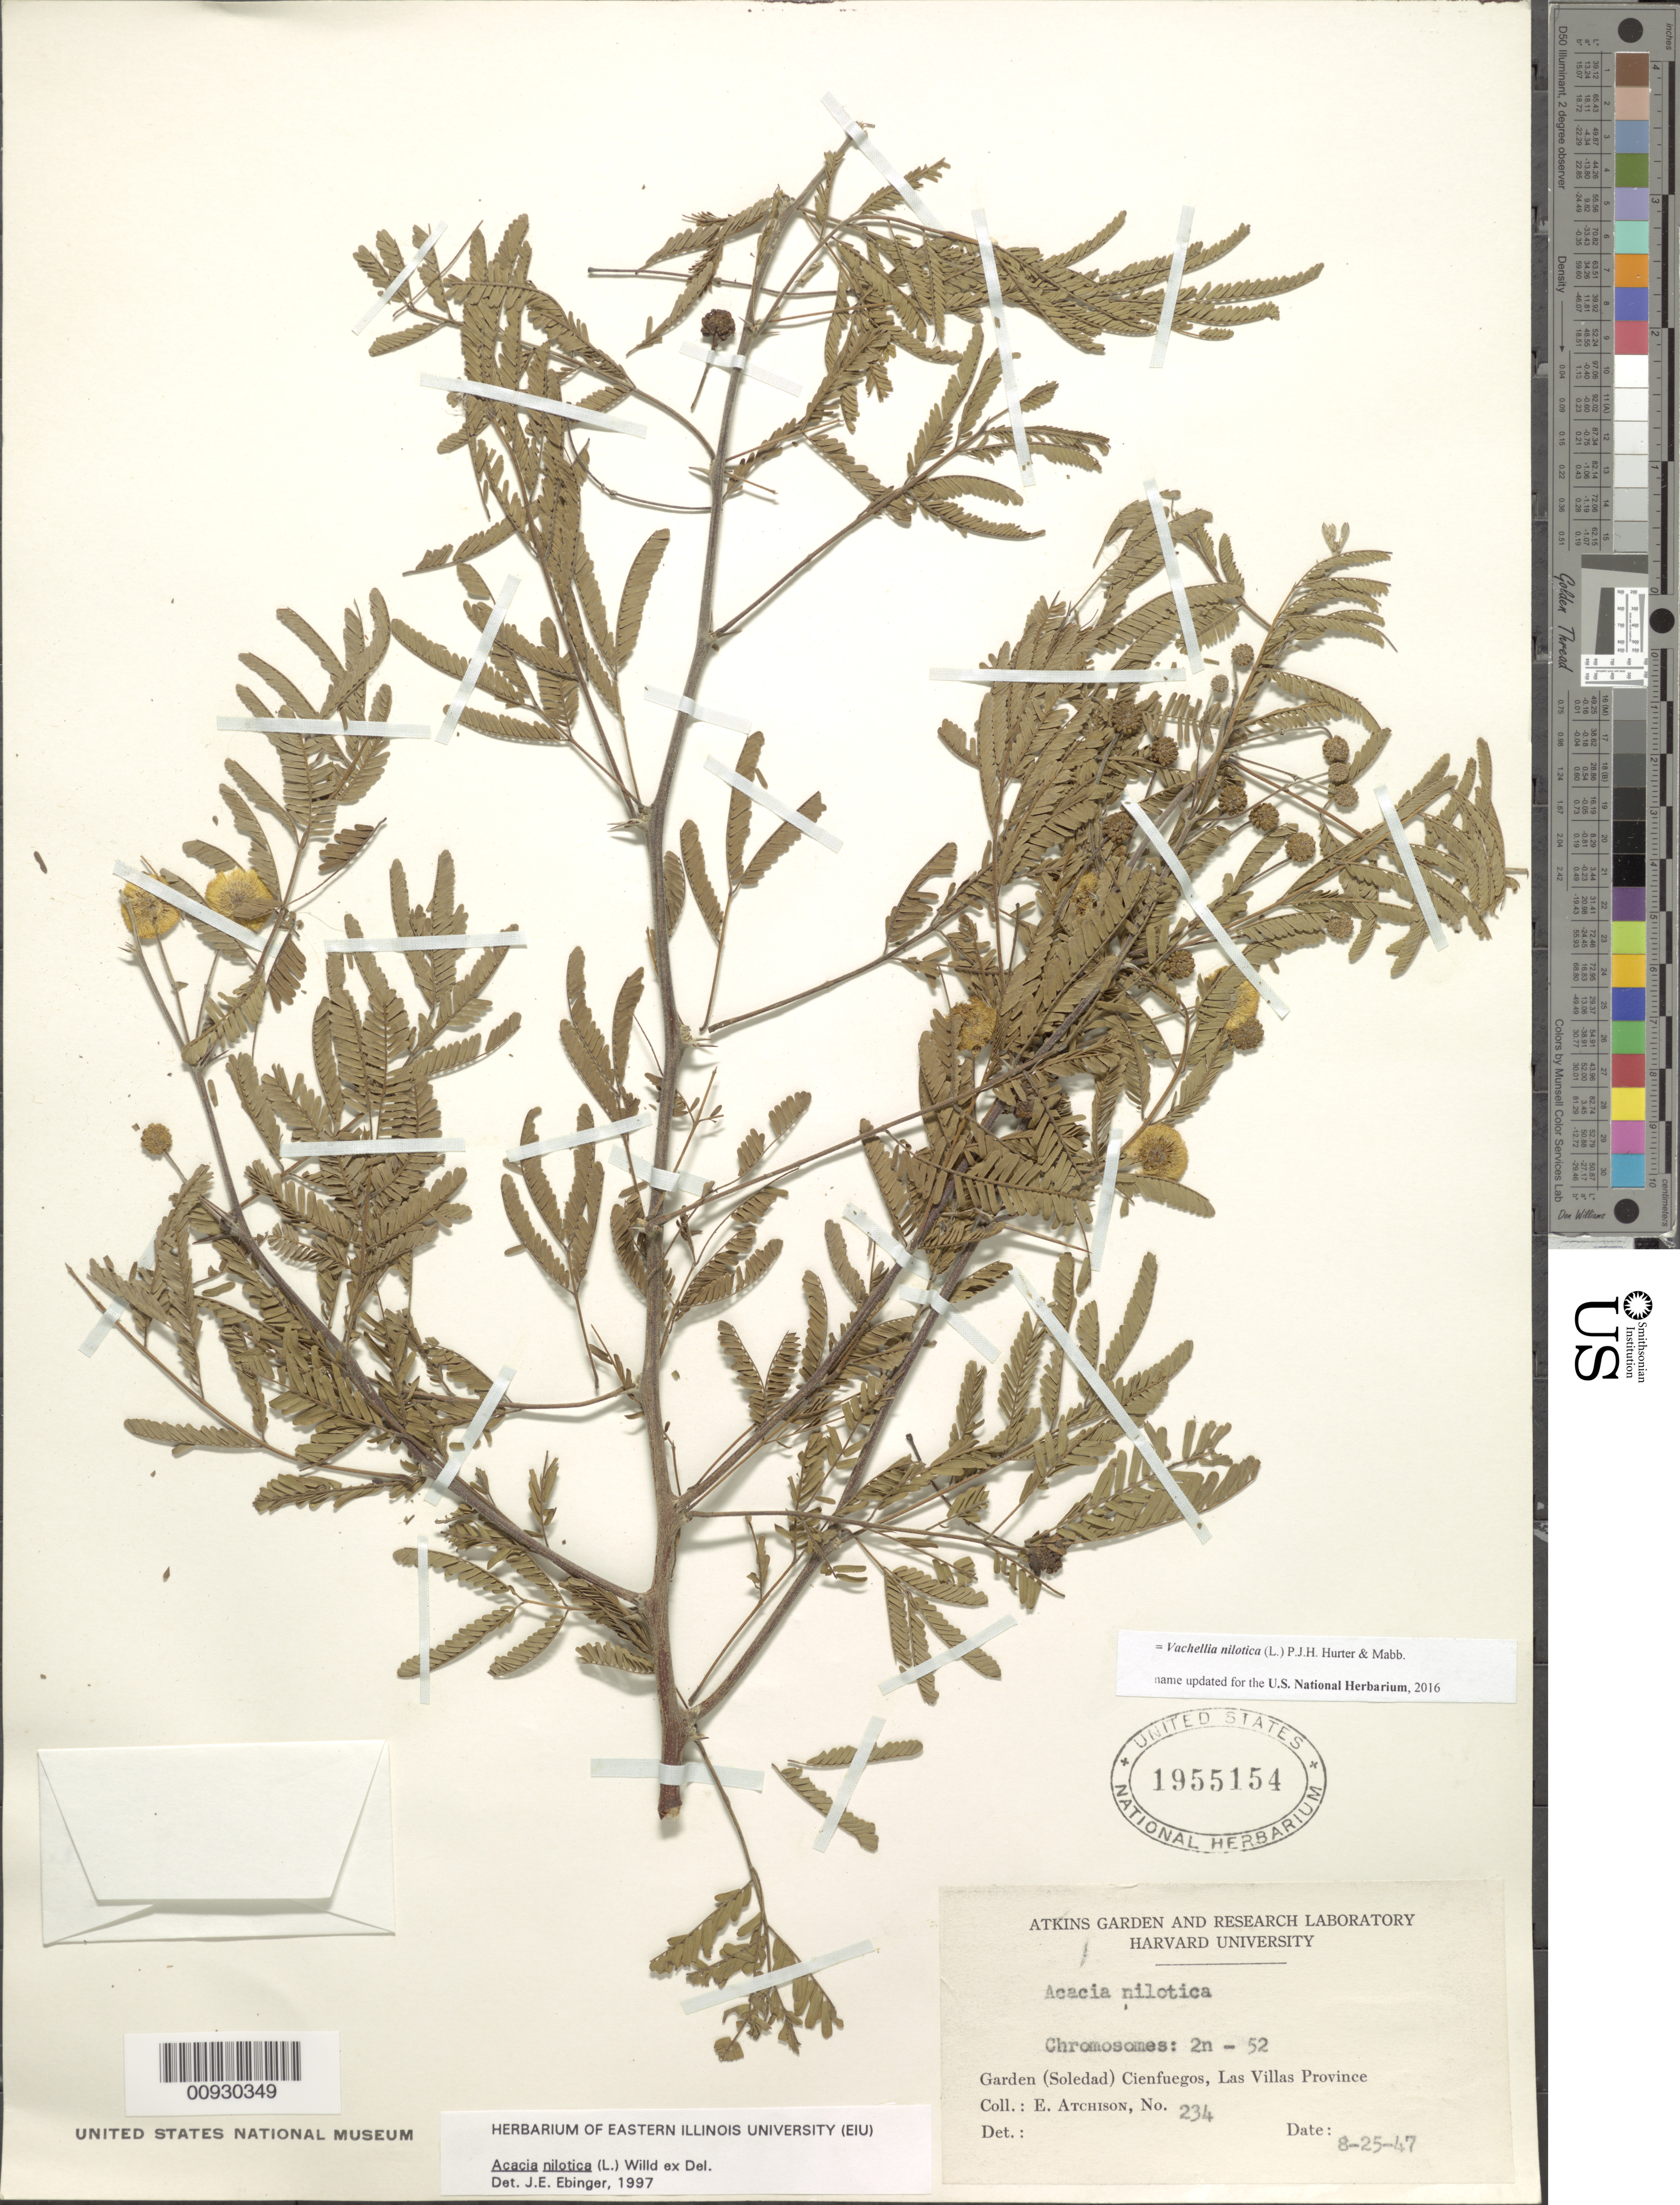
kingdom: Plantae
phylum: Tracheophyta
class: Magnoliopsida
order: Fabales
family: Fabaceae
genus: Vachellia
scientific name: Vachellia nilotica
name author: (L.) P.J.H. Hurter & Mabb.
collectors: E. Atchison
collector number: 234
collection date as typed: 25 Aug 1947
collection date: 1947-08-25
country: Cuba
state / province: Cienfuegos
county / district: Cienfuegos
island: Cuba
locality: Garden (Soledad) Cienfuegos, Las Villas Province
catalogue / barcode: US 1955154